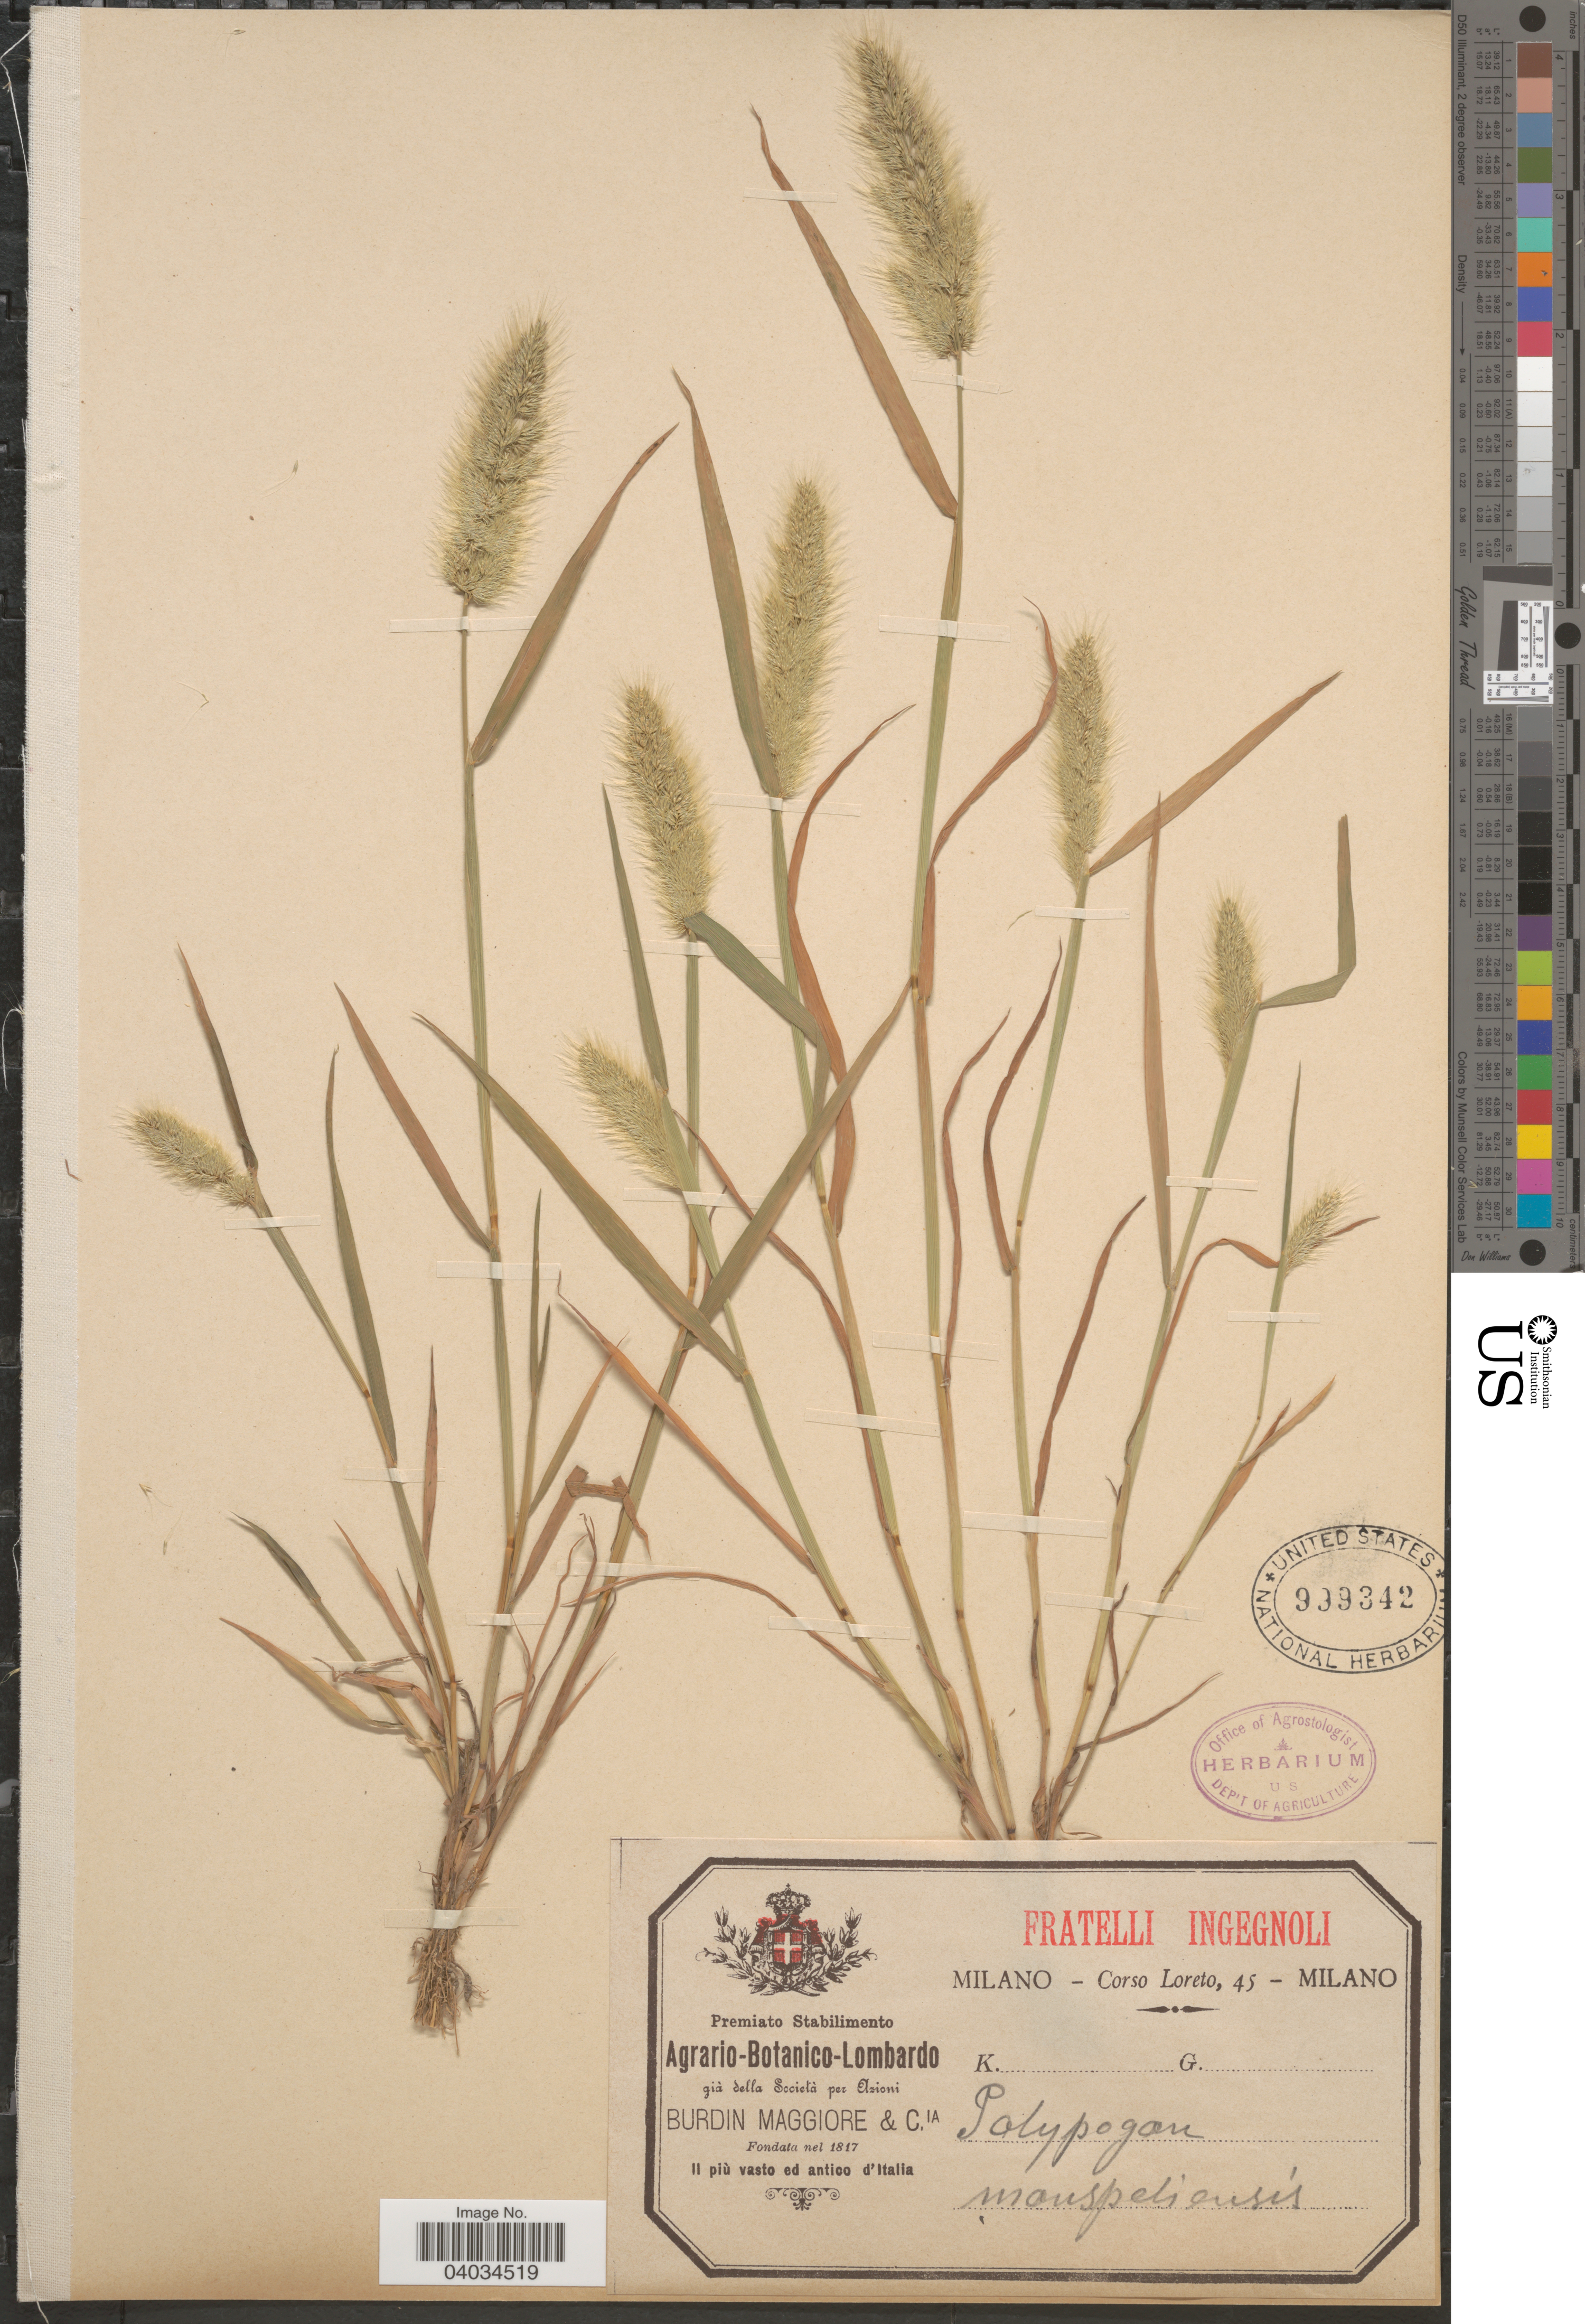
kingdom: Plantae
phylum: Tracheophyta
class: Liliopsida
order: Poales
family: Poaceae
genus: Polypogon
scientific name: Polypogon monspeliensis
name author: (L.) Desf.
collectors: Fratelli Ingegnoli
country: Italy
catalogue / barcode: US 999342